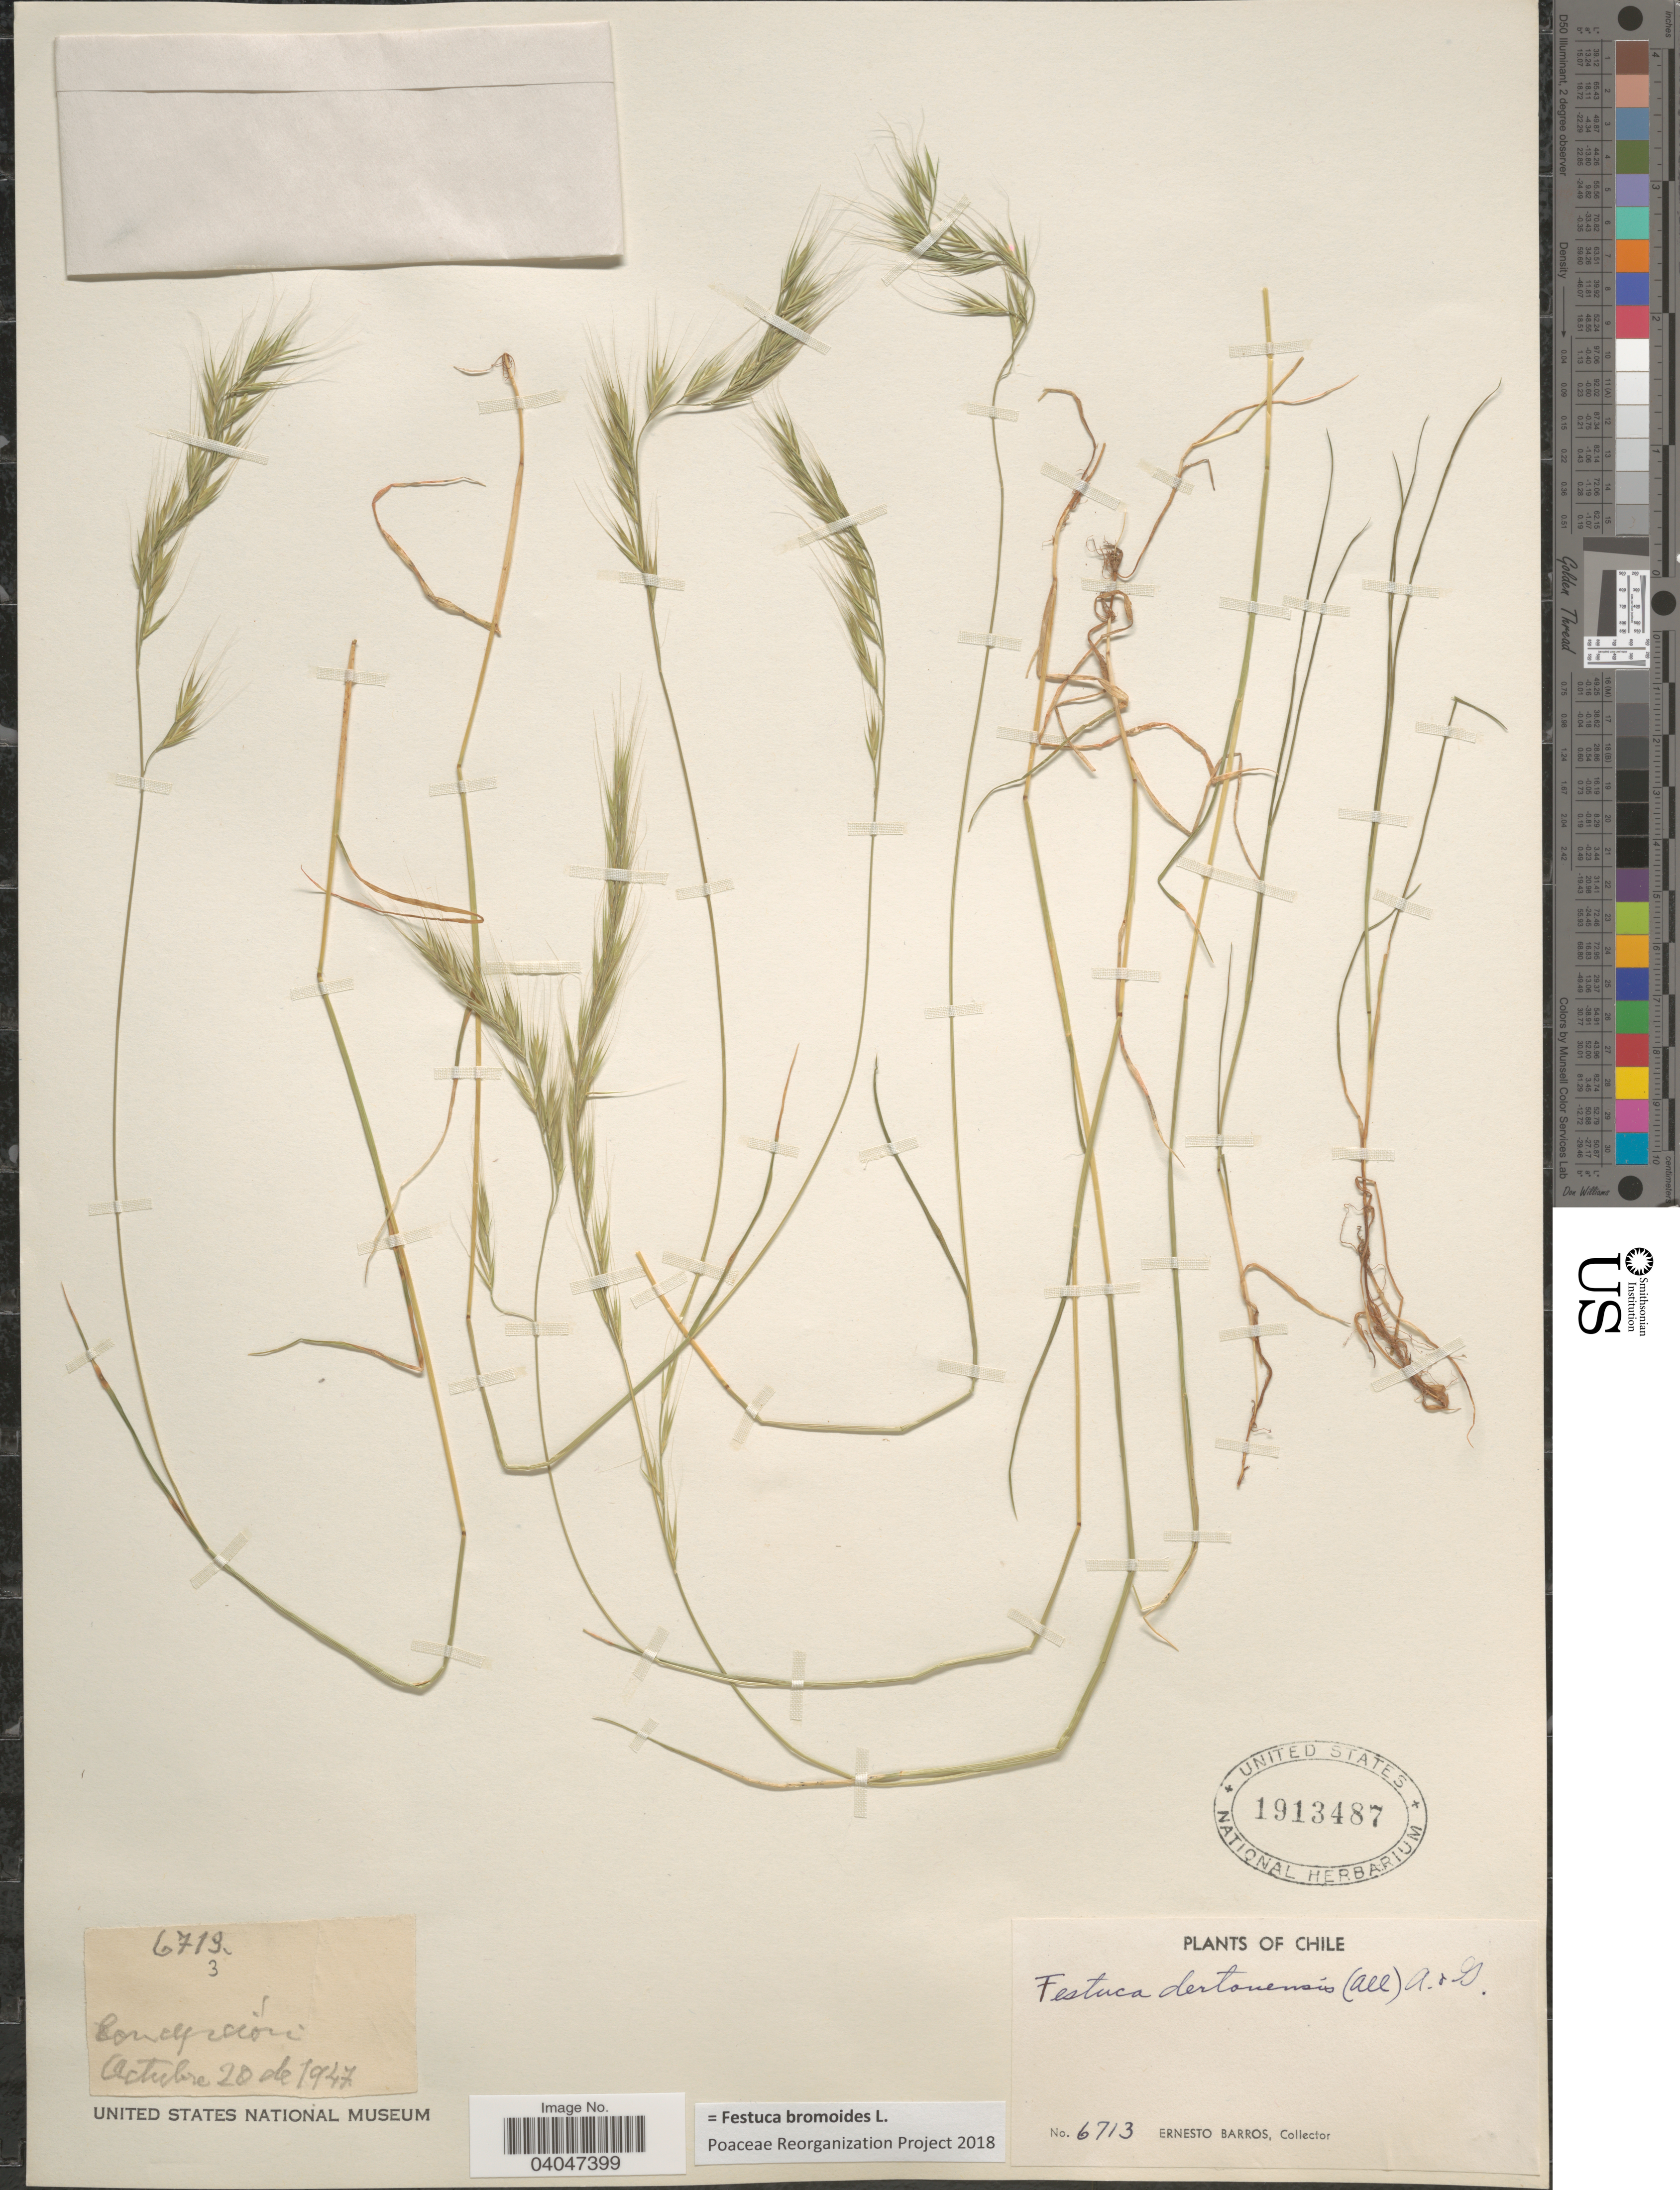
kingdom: Plantae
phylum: Tracheophyta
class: Liliopsida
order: Poales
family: Poaceae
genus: Festuca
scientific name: Festuca bromoides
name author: L.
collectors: E. Barros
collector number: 6713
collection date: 1947-10-20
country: Chile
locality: Concepción.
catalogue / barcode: US 1913487